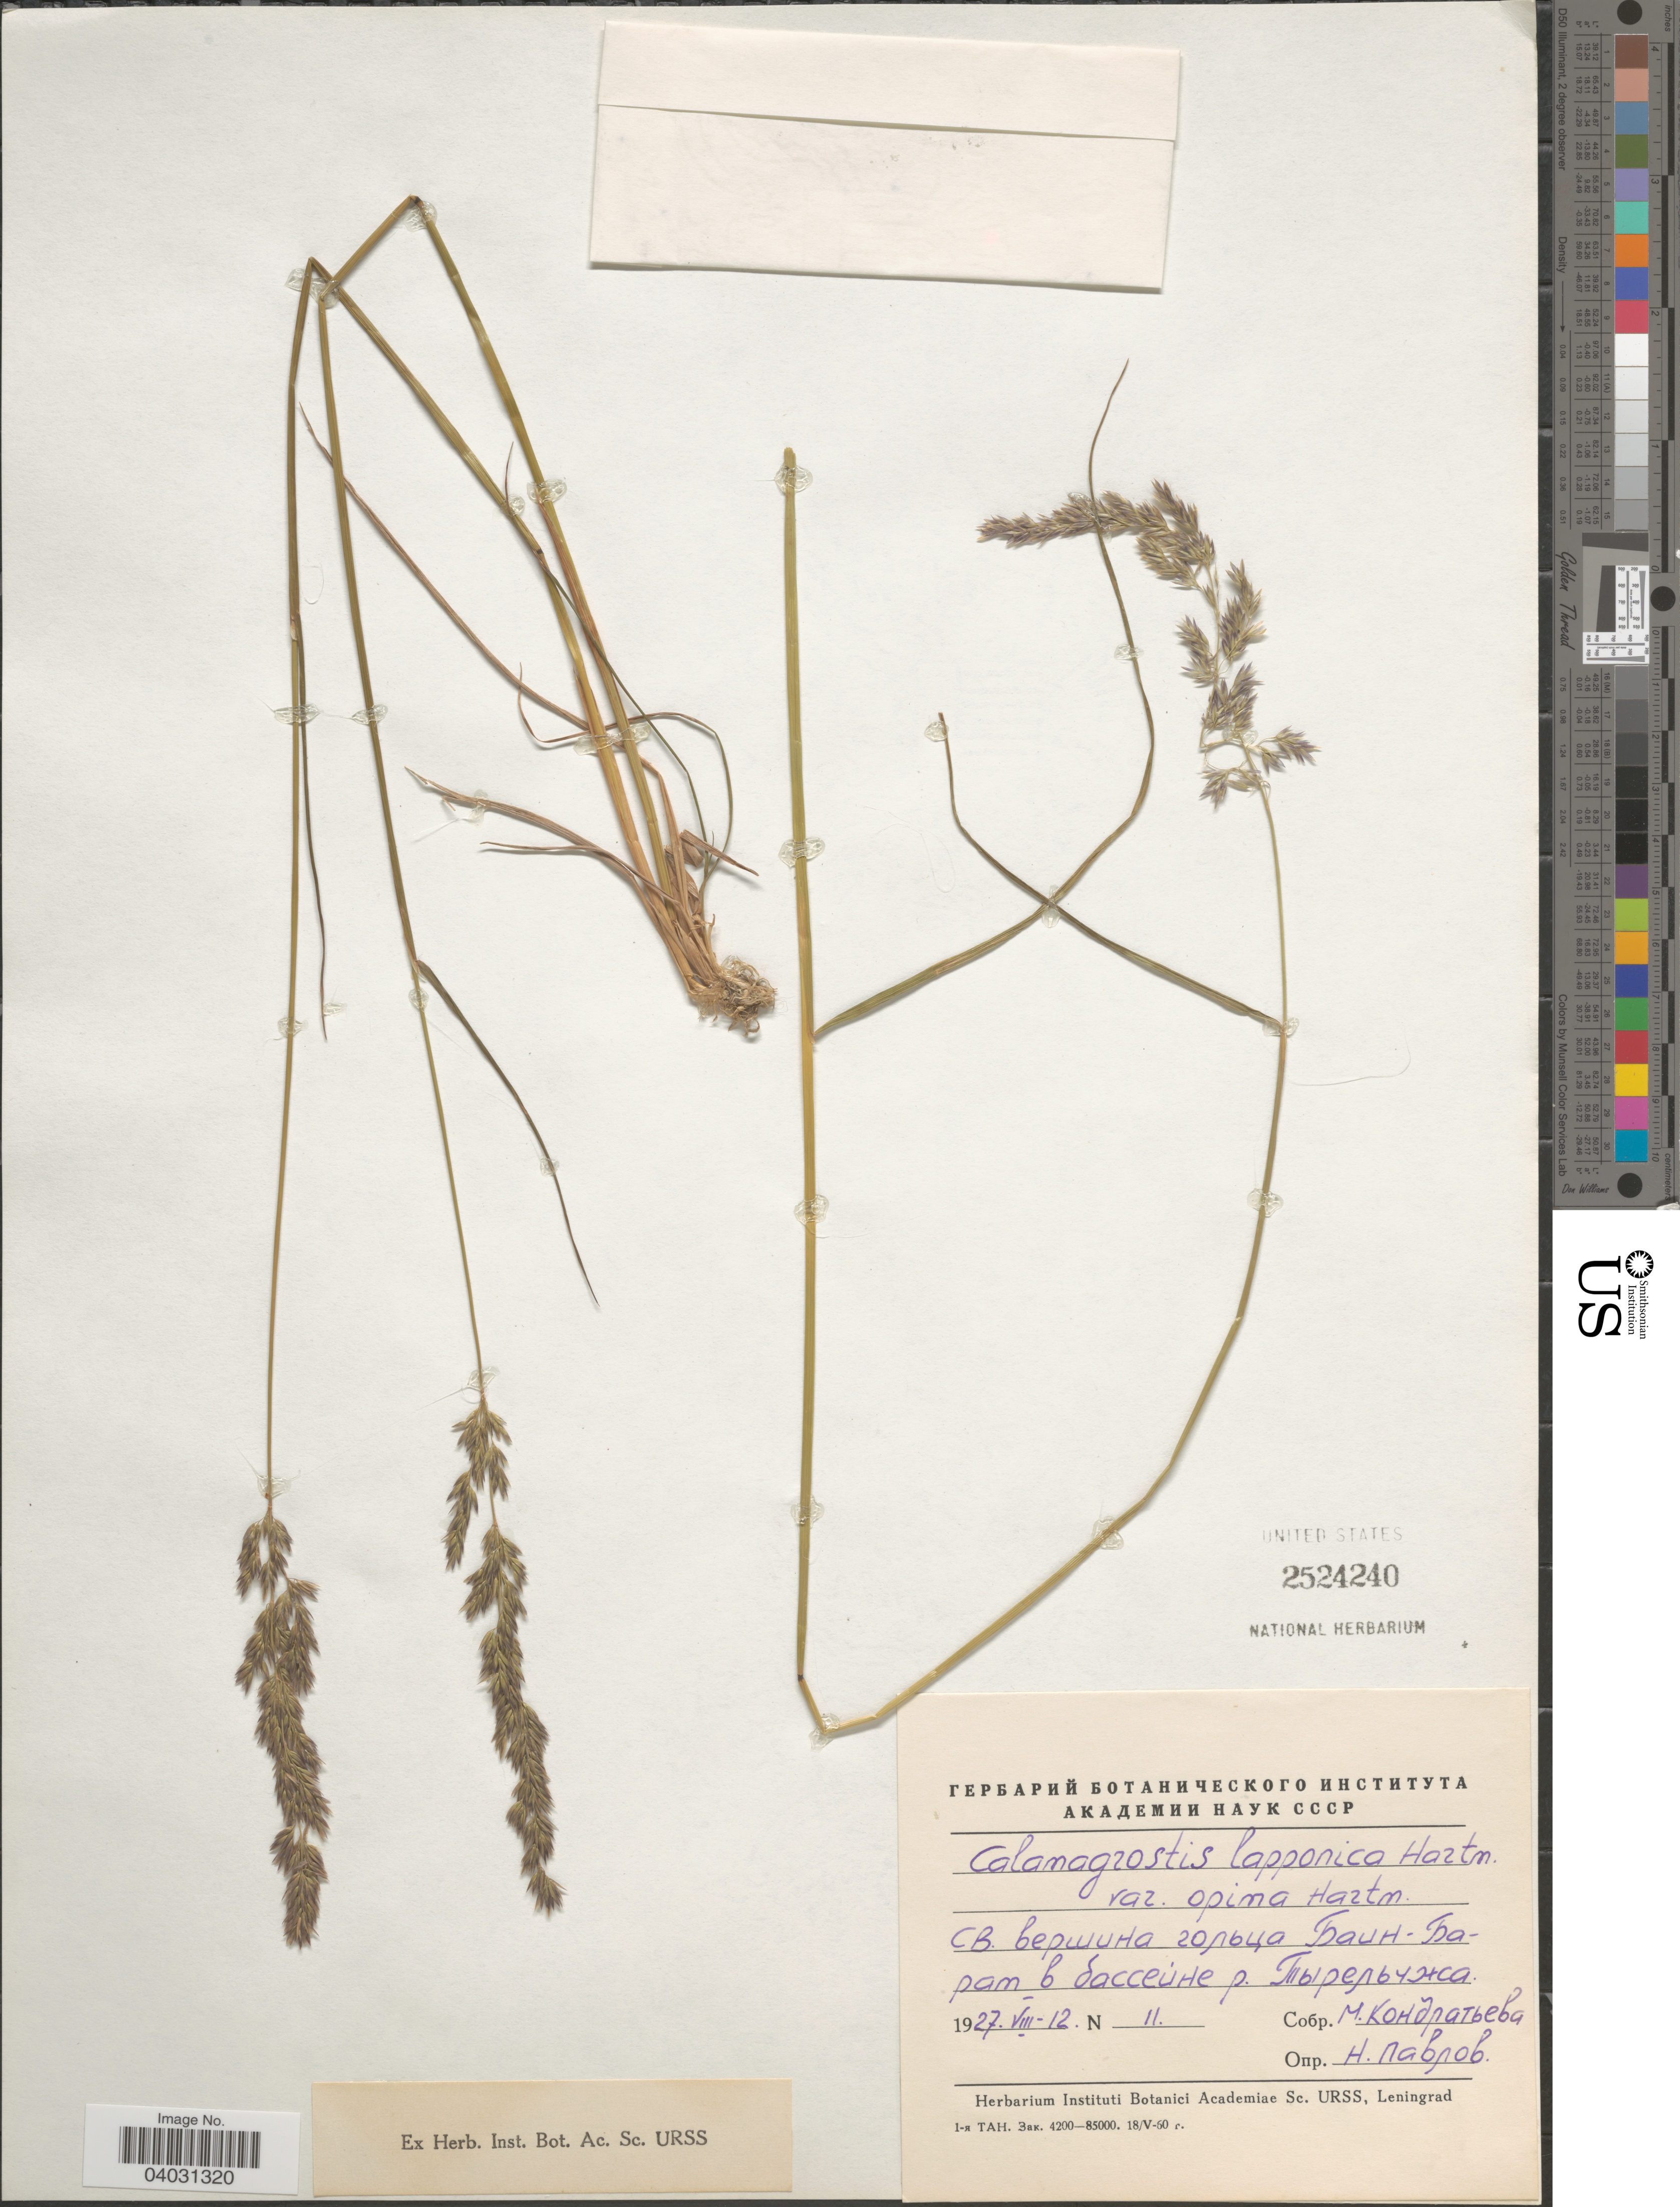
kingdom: Plantae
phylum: Tracheophyta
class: Liliopsida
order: Poales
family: Poaceae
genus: Calamagrostis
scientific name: Calamagrostis lapponica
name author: (Wahlenb.) Hartm.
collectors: M. Kondrateva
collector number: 11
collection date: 1927-08-12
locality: North top of Bain-Barat Mts in valley of river Tyrelchzha.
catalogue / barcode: US 2524240